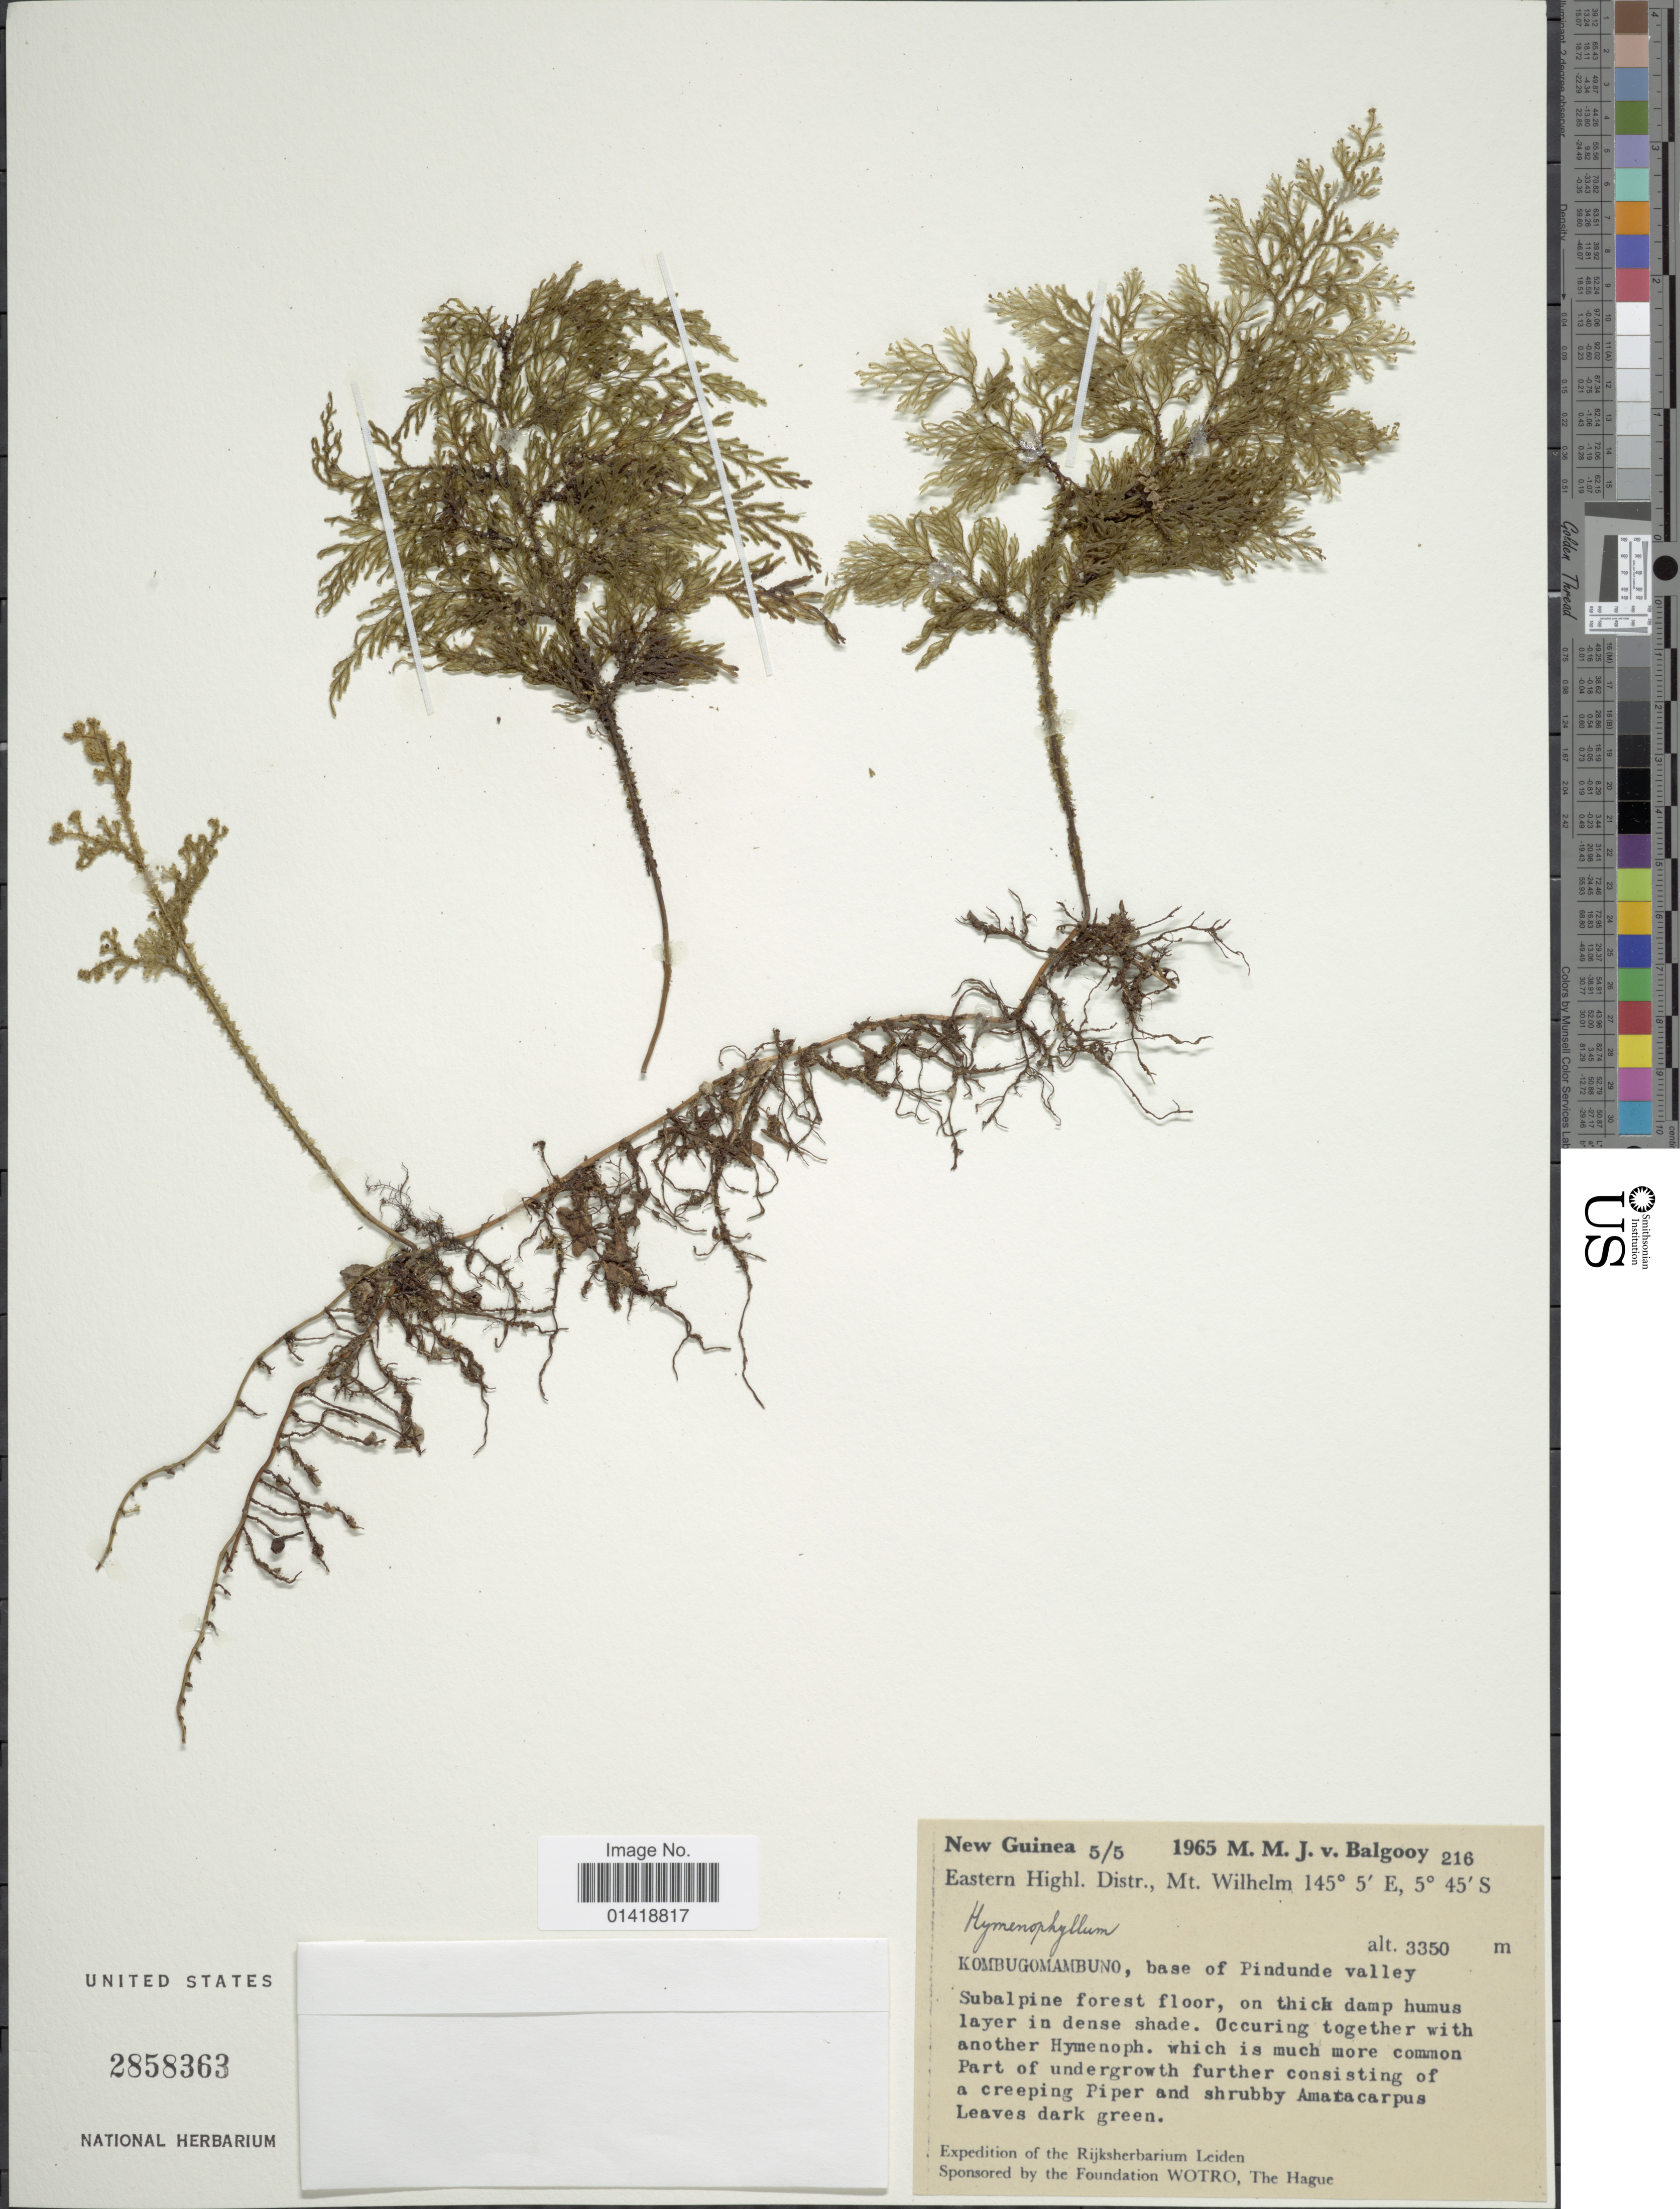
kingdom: Plantae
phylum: Tracheophyta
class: Polypodiopsida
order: Hymenophyllales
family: Hymenophyllaceae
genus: Hymenophyllum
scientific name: Hymenophyllum sp.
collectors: M. M. van Balgooy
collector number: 216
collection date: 1965-05-05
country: Papua New Guinea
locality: New Guinea. Eastern Highl., Mt. Wilhelm. Kombugomambuno, base of Pindunde valley.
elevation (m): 3350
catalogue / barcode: US 2858363